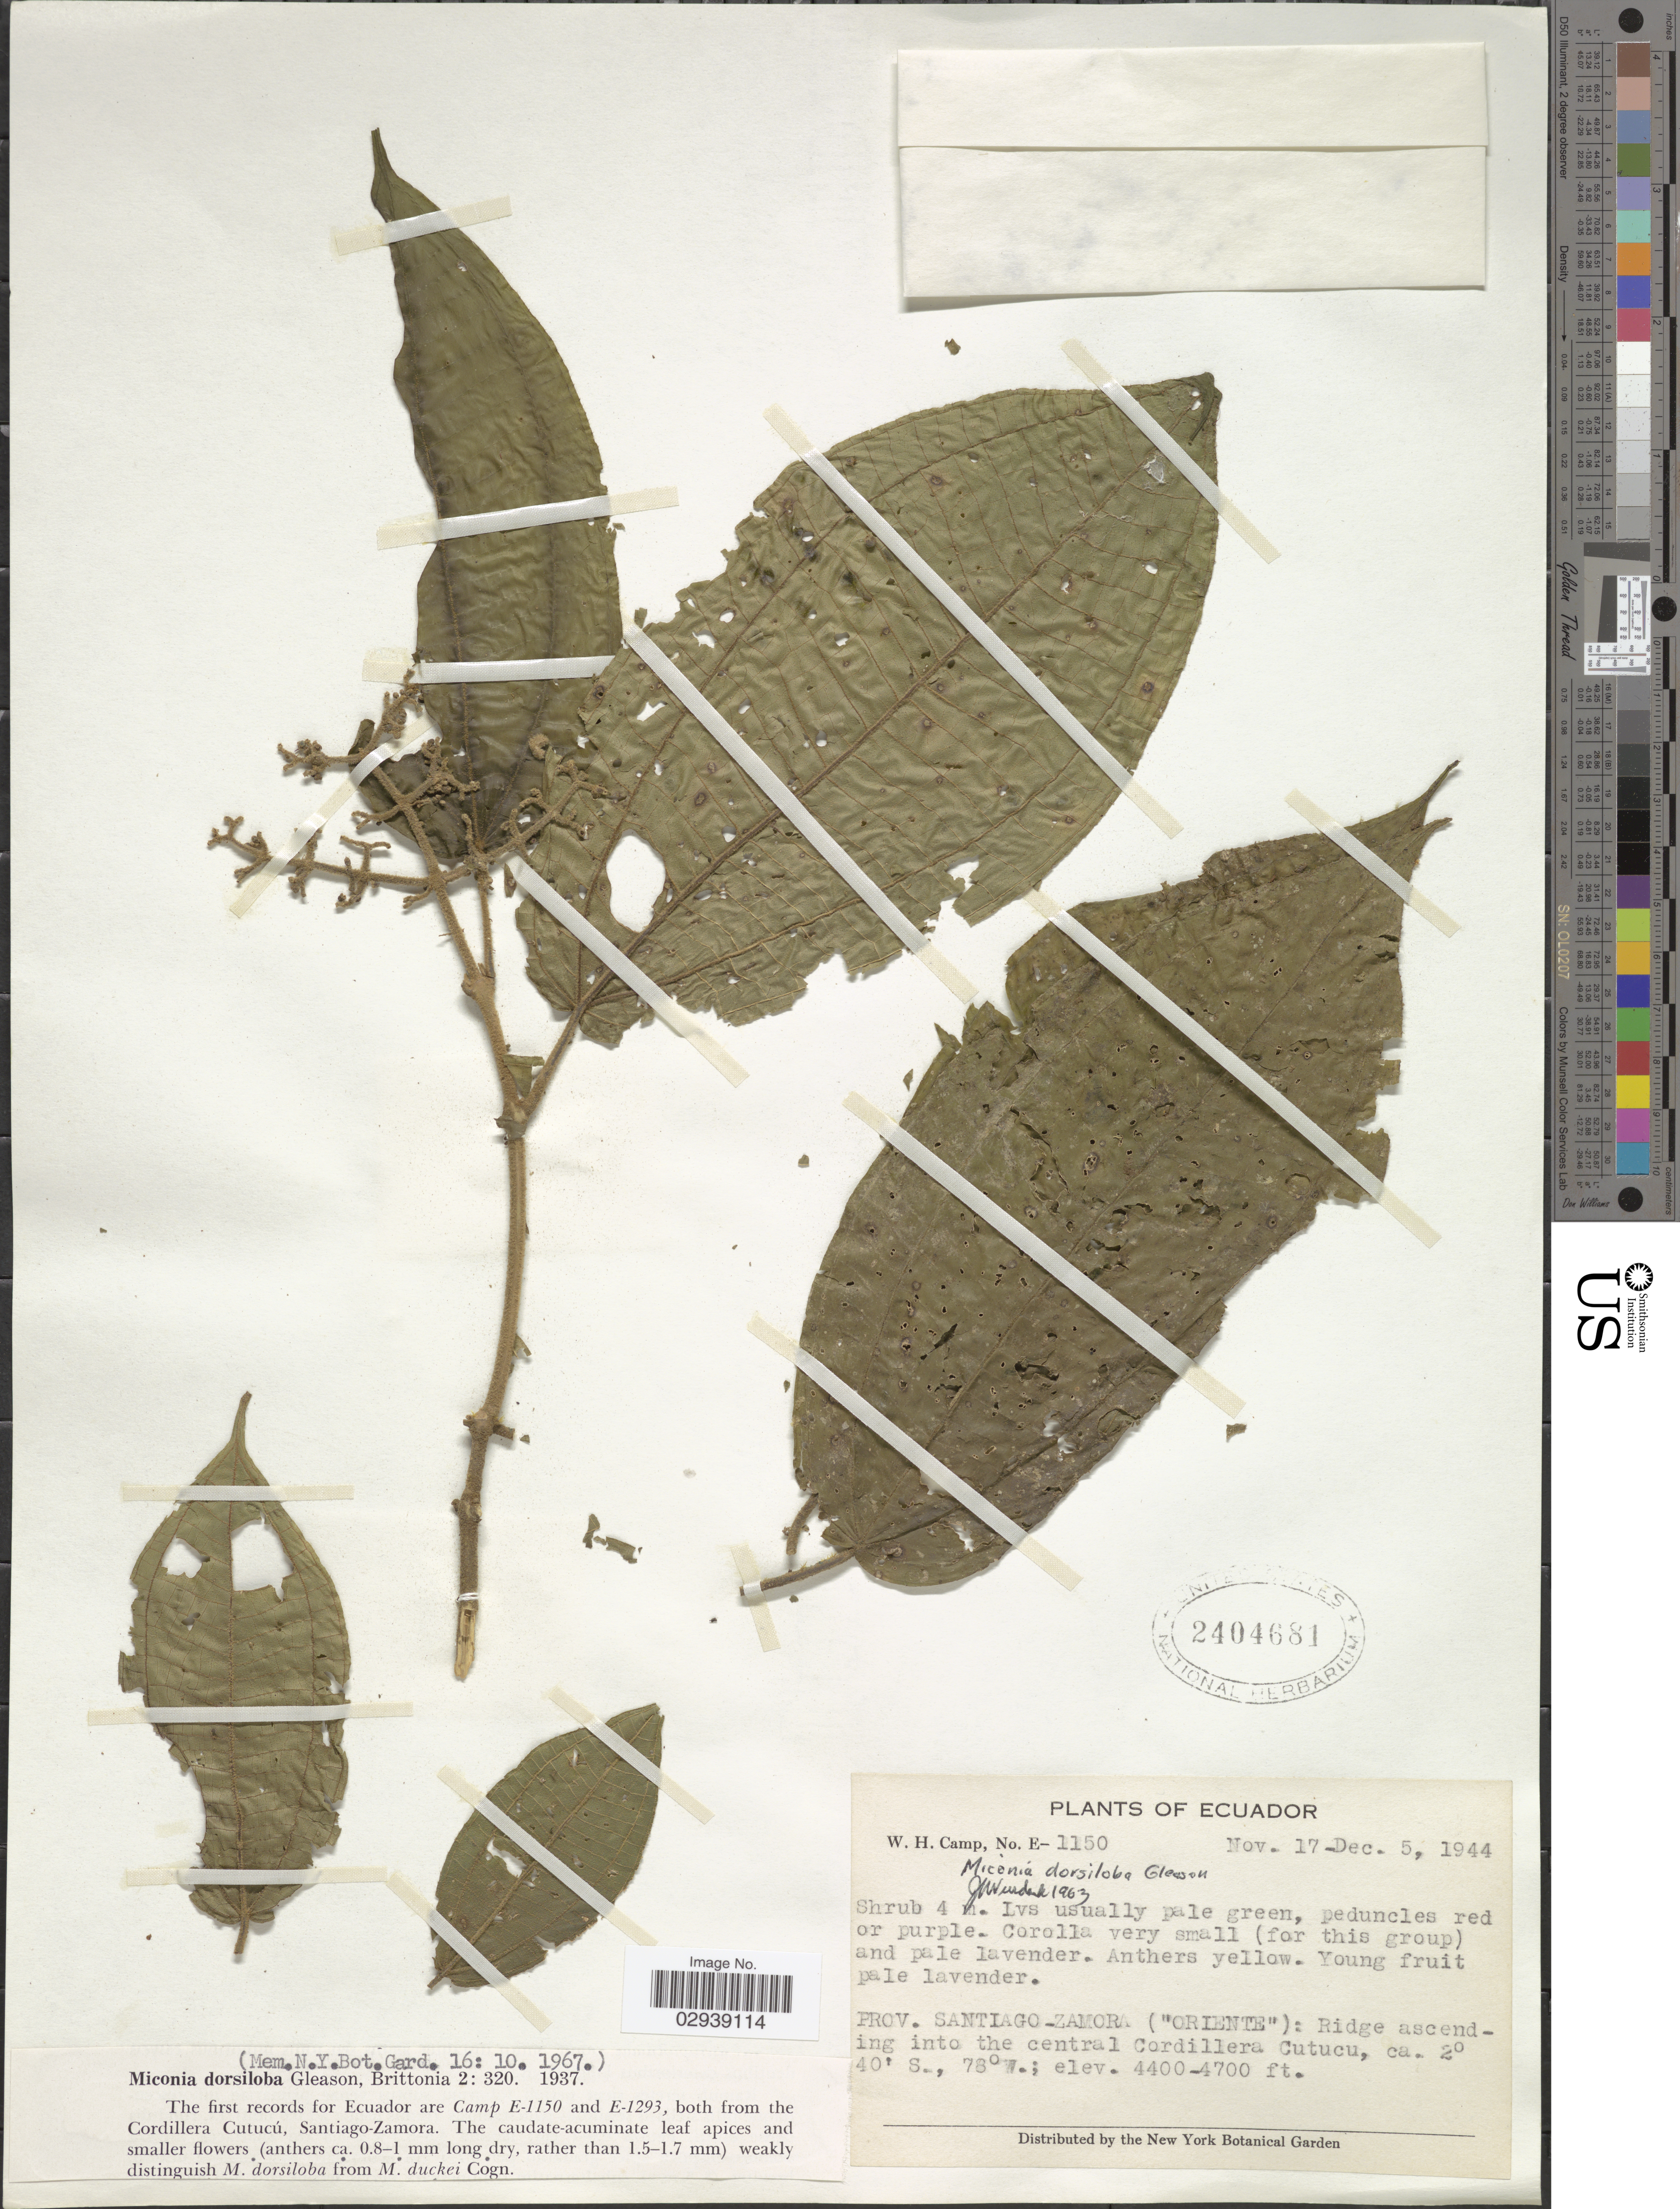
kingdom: Plantae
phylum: Tracheophyta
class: Magnoliopsida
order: Myrtales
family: Melastomataceae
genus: Miconia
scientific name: Miconia dorsiloba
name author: Gleason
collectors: W. H. Camp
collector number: E-1150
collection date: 1944-11-17/1944-12-05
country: Ecuador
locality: Prov. Santiago-Zamora ("Oriente"): Ridge ascending into the central Cordillera Cutucu.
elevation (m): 1341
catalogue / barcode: US 2404681